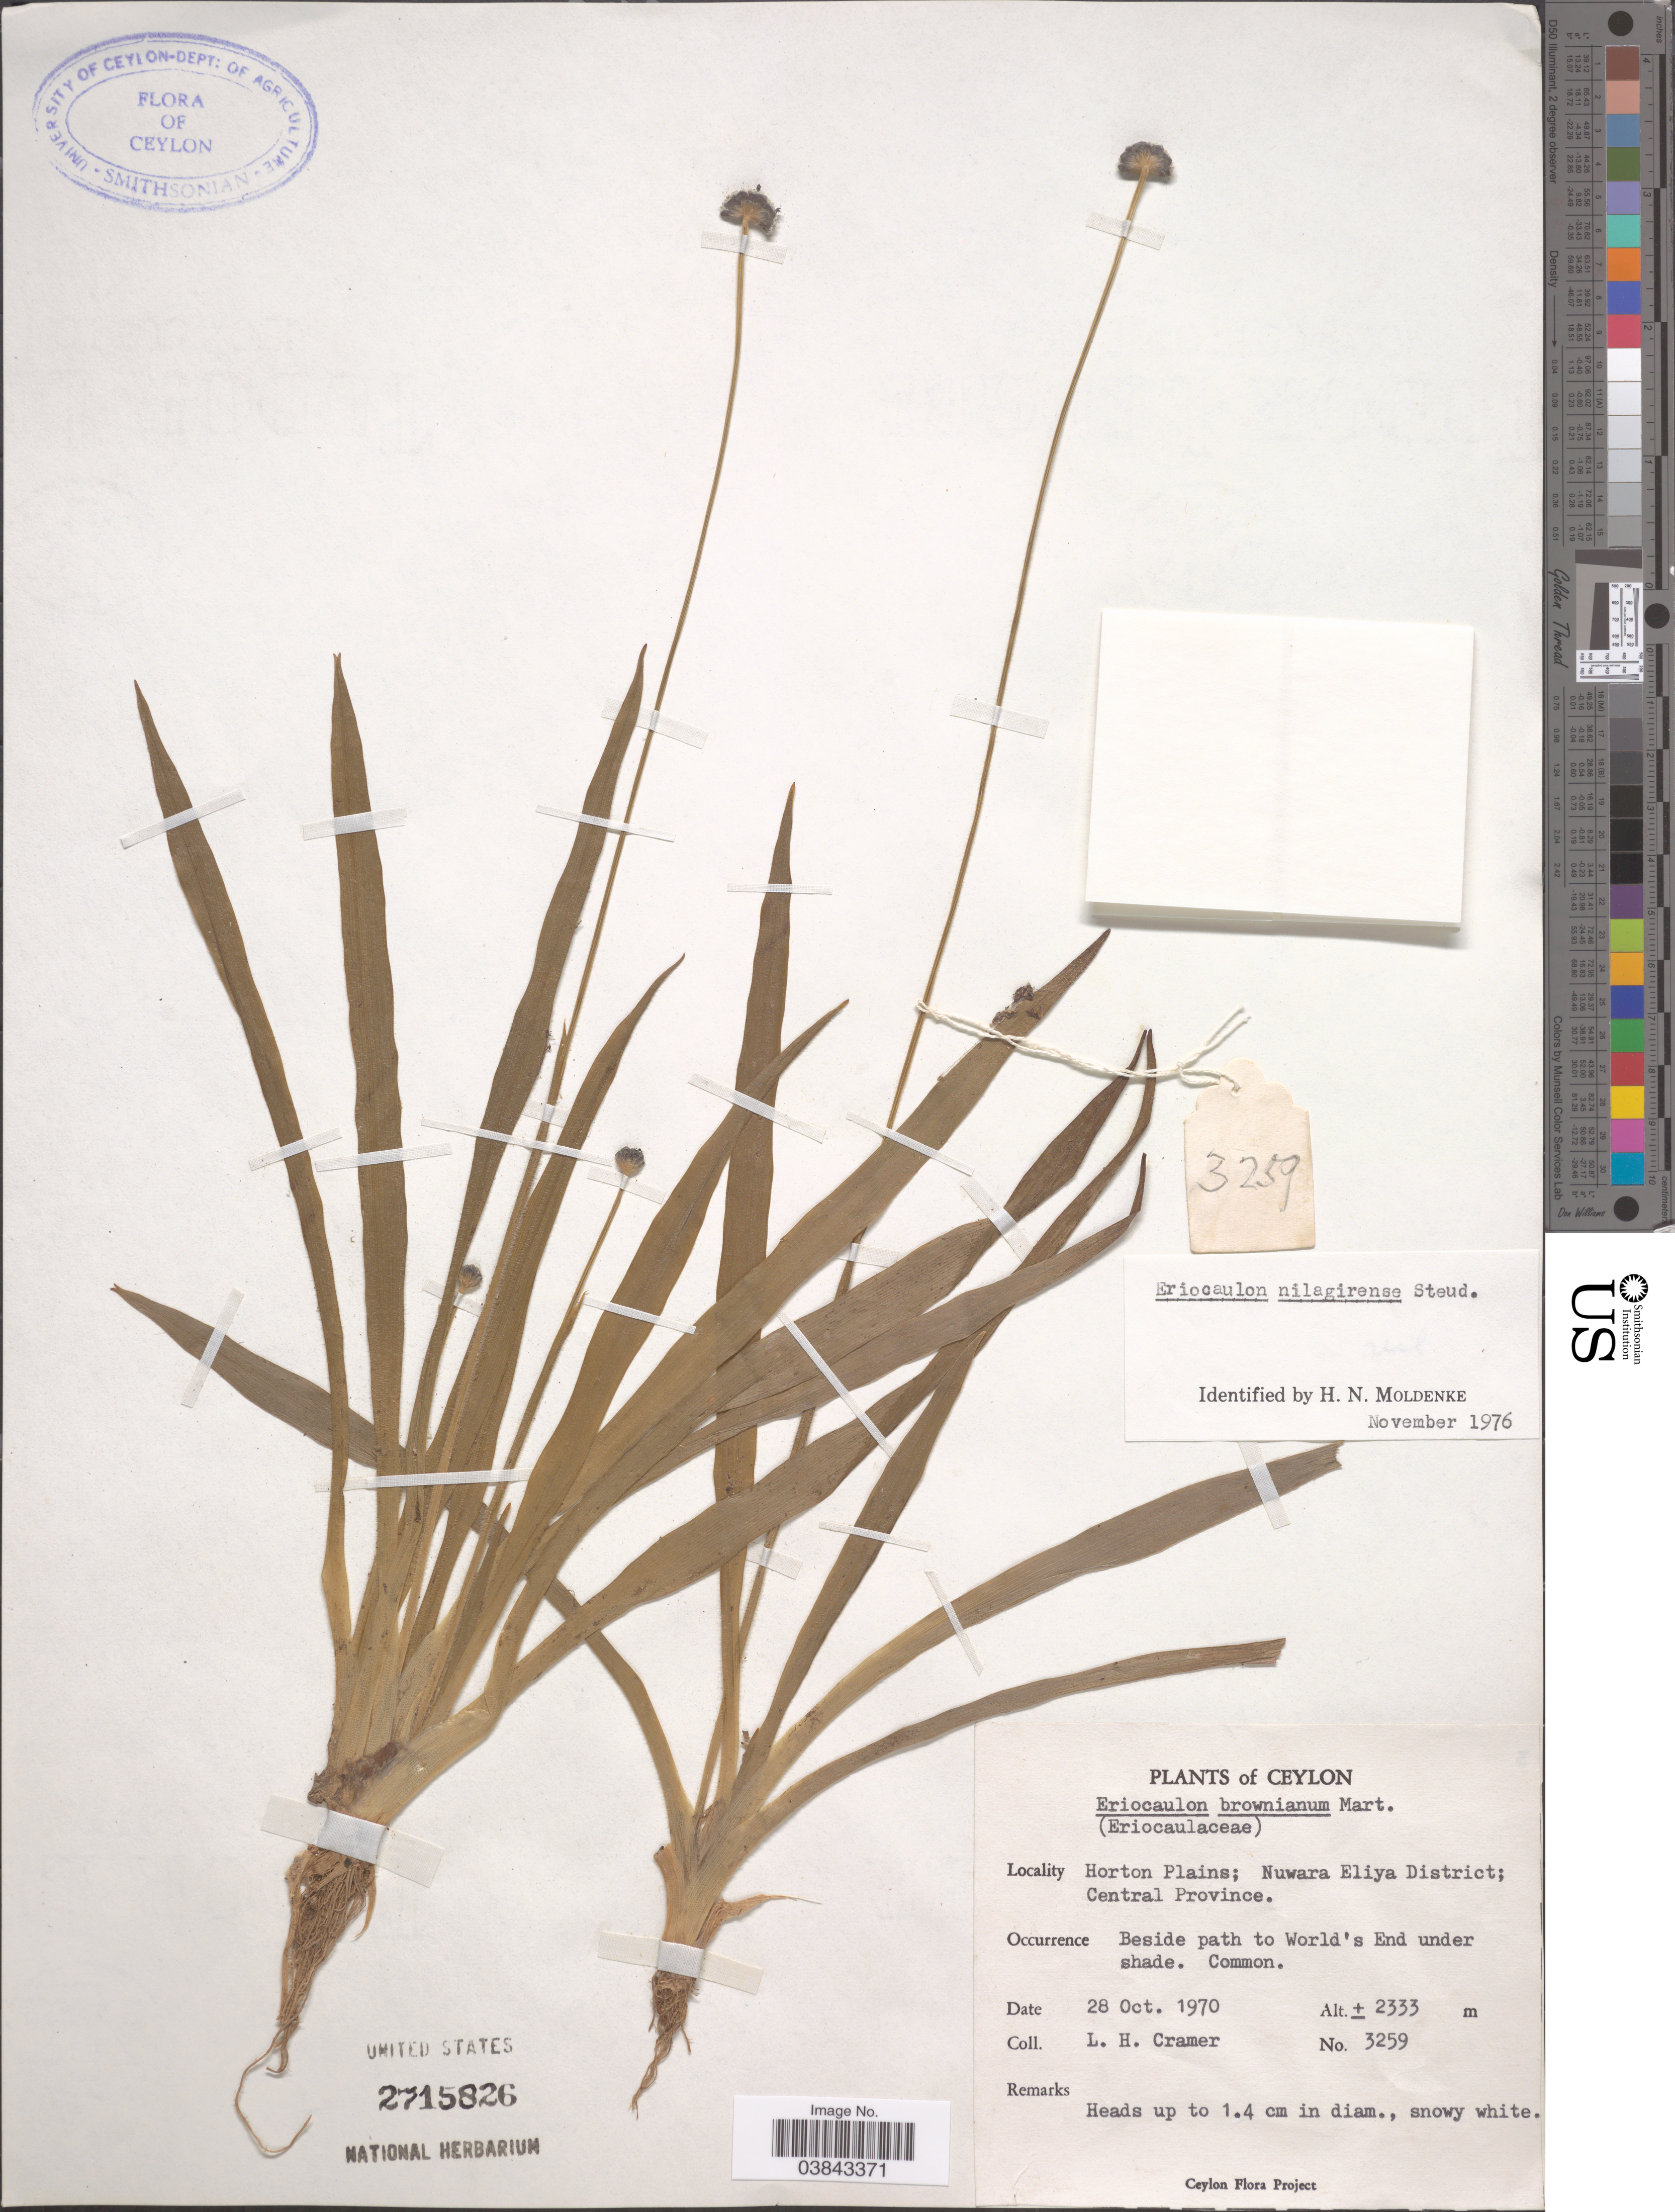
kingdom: Plantae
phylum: Tracheophyta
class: Liliopsida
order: Poales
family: Eriocaulaceae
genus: Eriocaulon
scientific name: Eriocaulon brownianum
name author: Mart.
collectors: L. H. Cramer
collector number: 3259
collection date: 1970-10-28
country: Sri Lanka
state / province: Central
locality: Ceylon Horton Plains; Nuwara Eliya District; Central Province.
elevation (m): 2333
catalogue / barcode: US 2715826